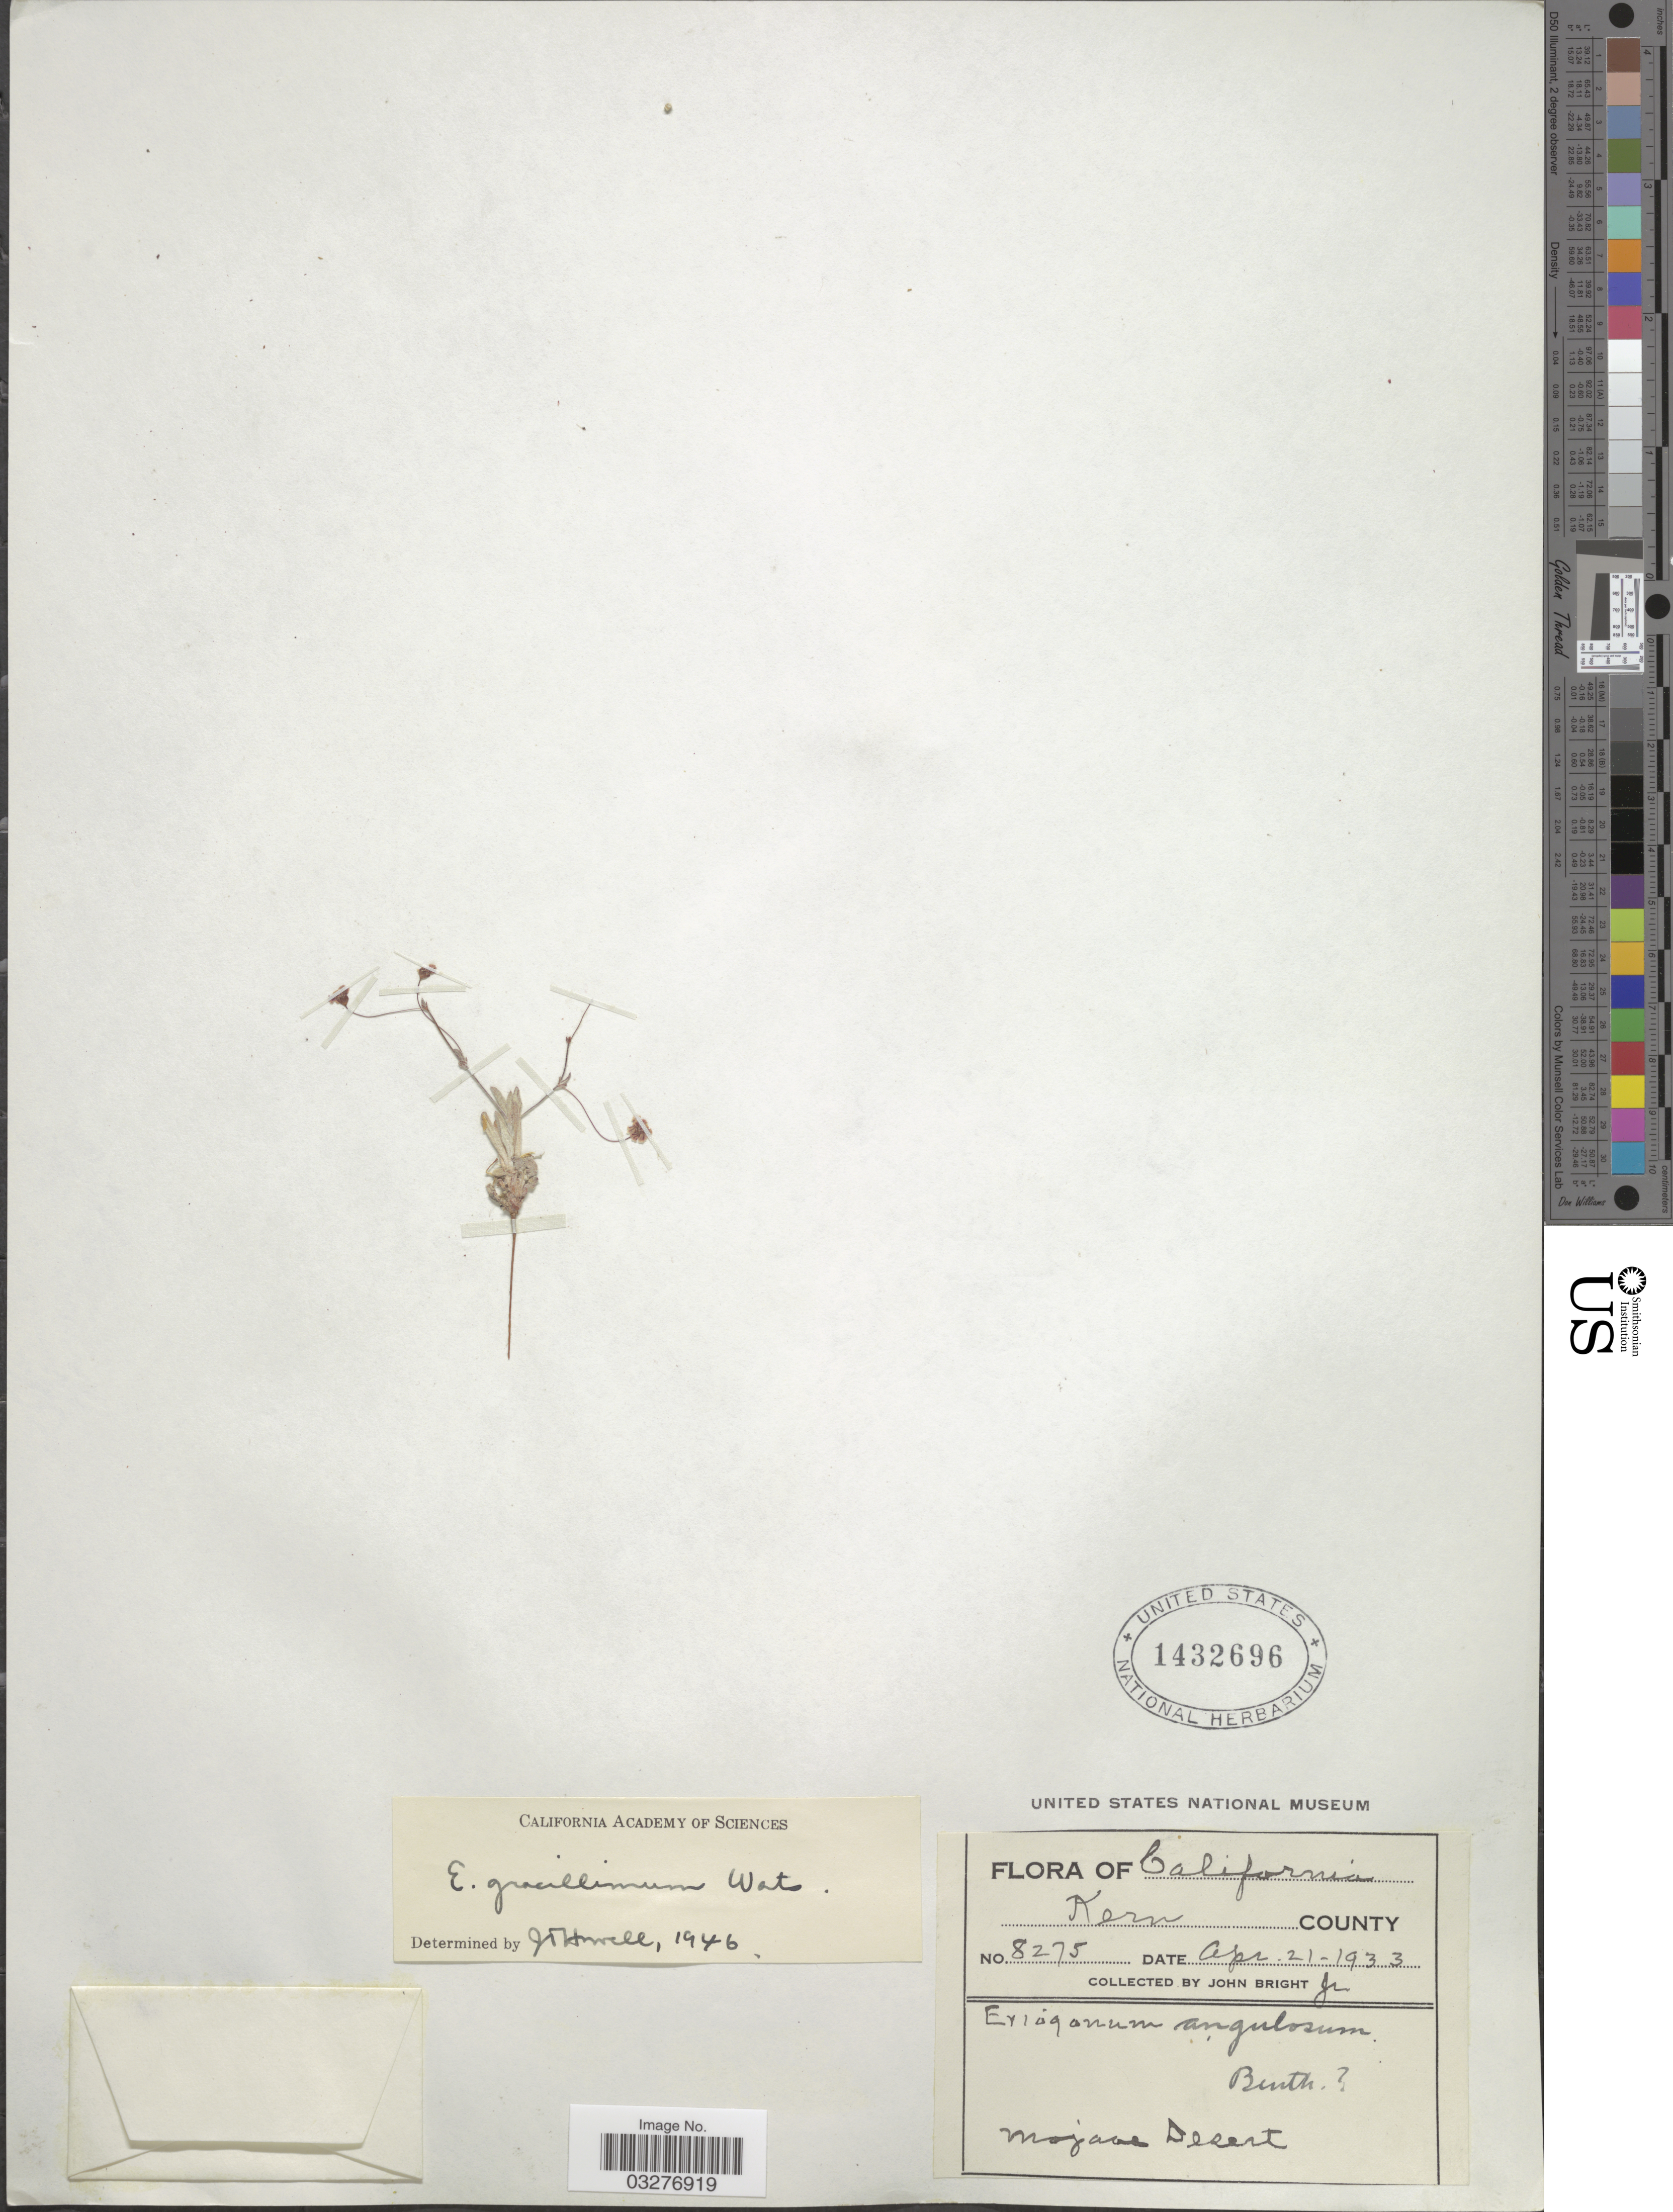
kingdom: Plantae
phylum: Tracheophyta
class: Magnoliopsida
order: Caryophyllales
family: Polygonaceae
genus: Eriogonum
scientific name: Eriogonum gracillimum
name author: S. Watson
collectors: J. Bright Jr.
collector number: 8275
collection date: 1933-04-21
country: United States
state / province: California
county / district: Kern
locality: Kern County. Mojave Desert.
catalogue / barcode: US 1432696